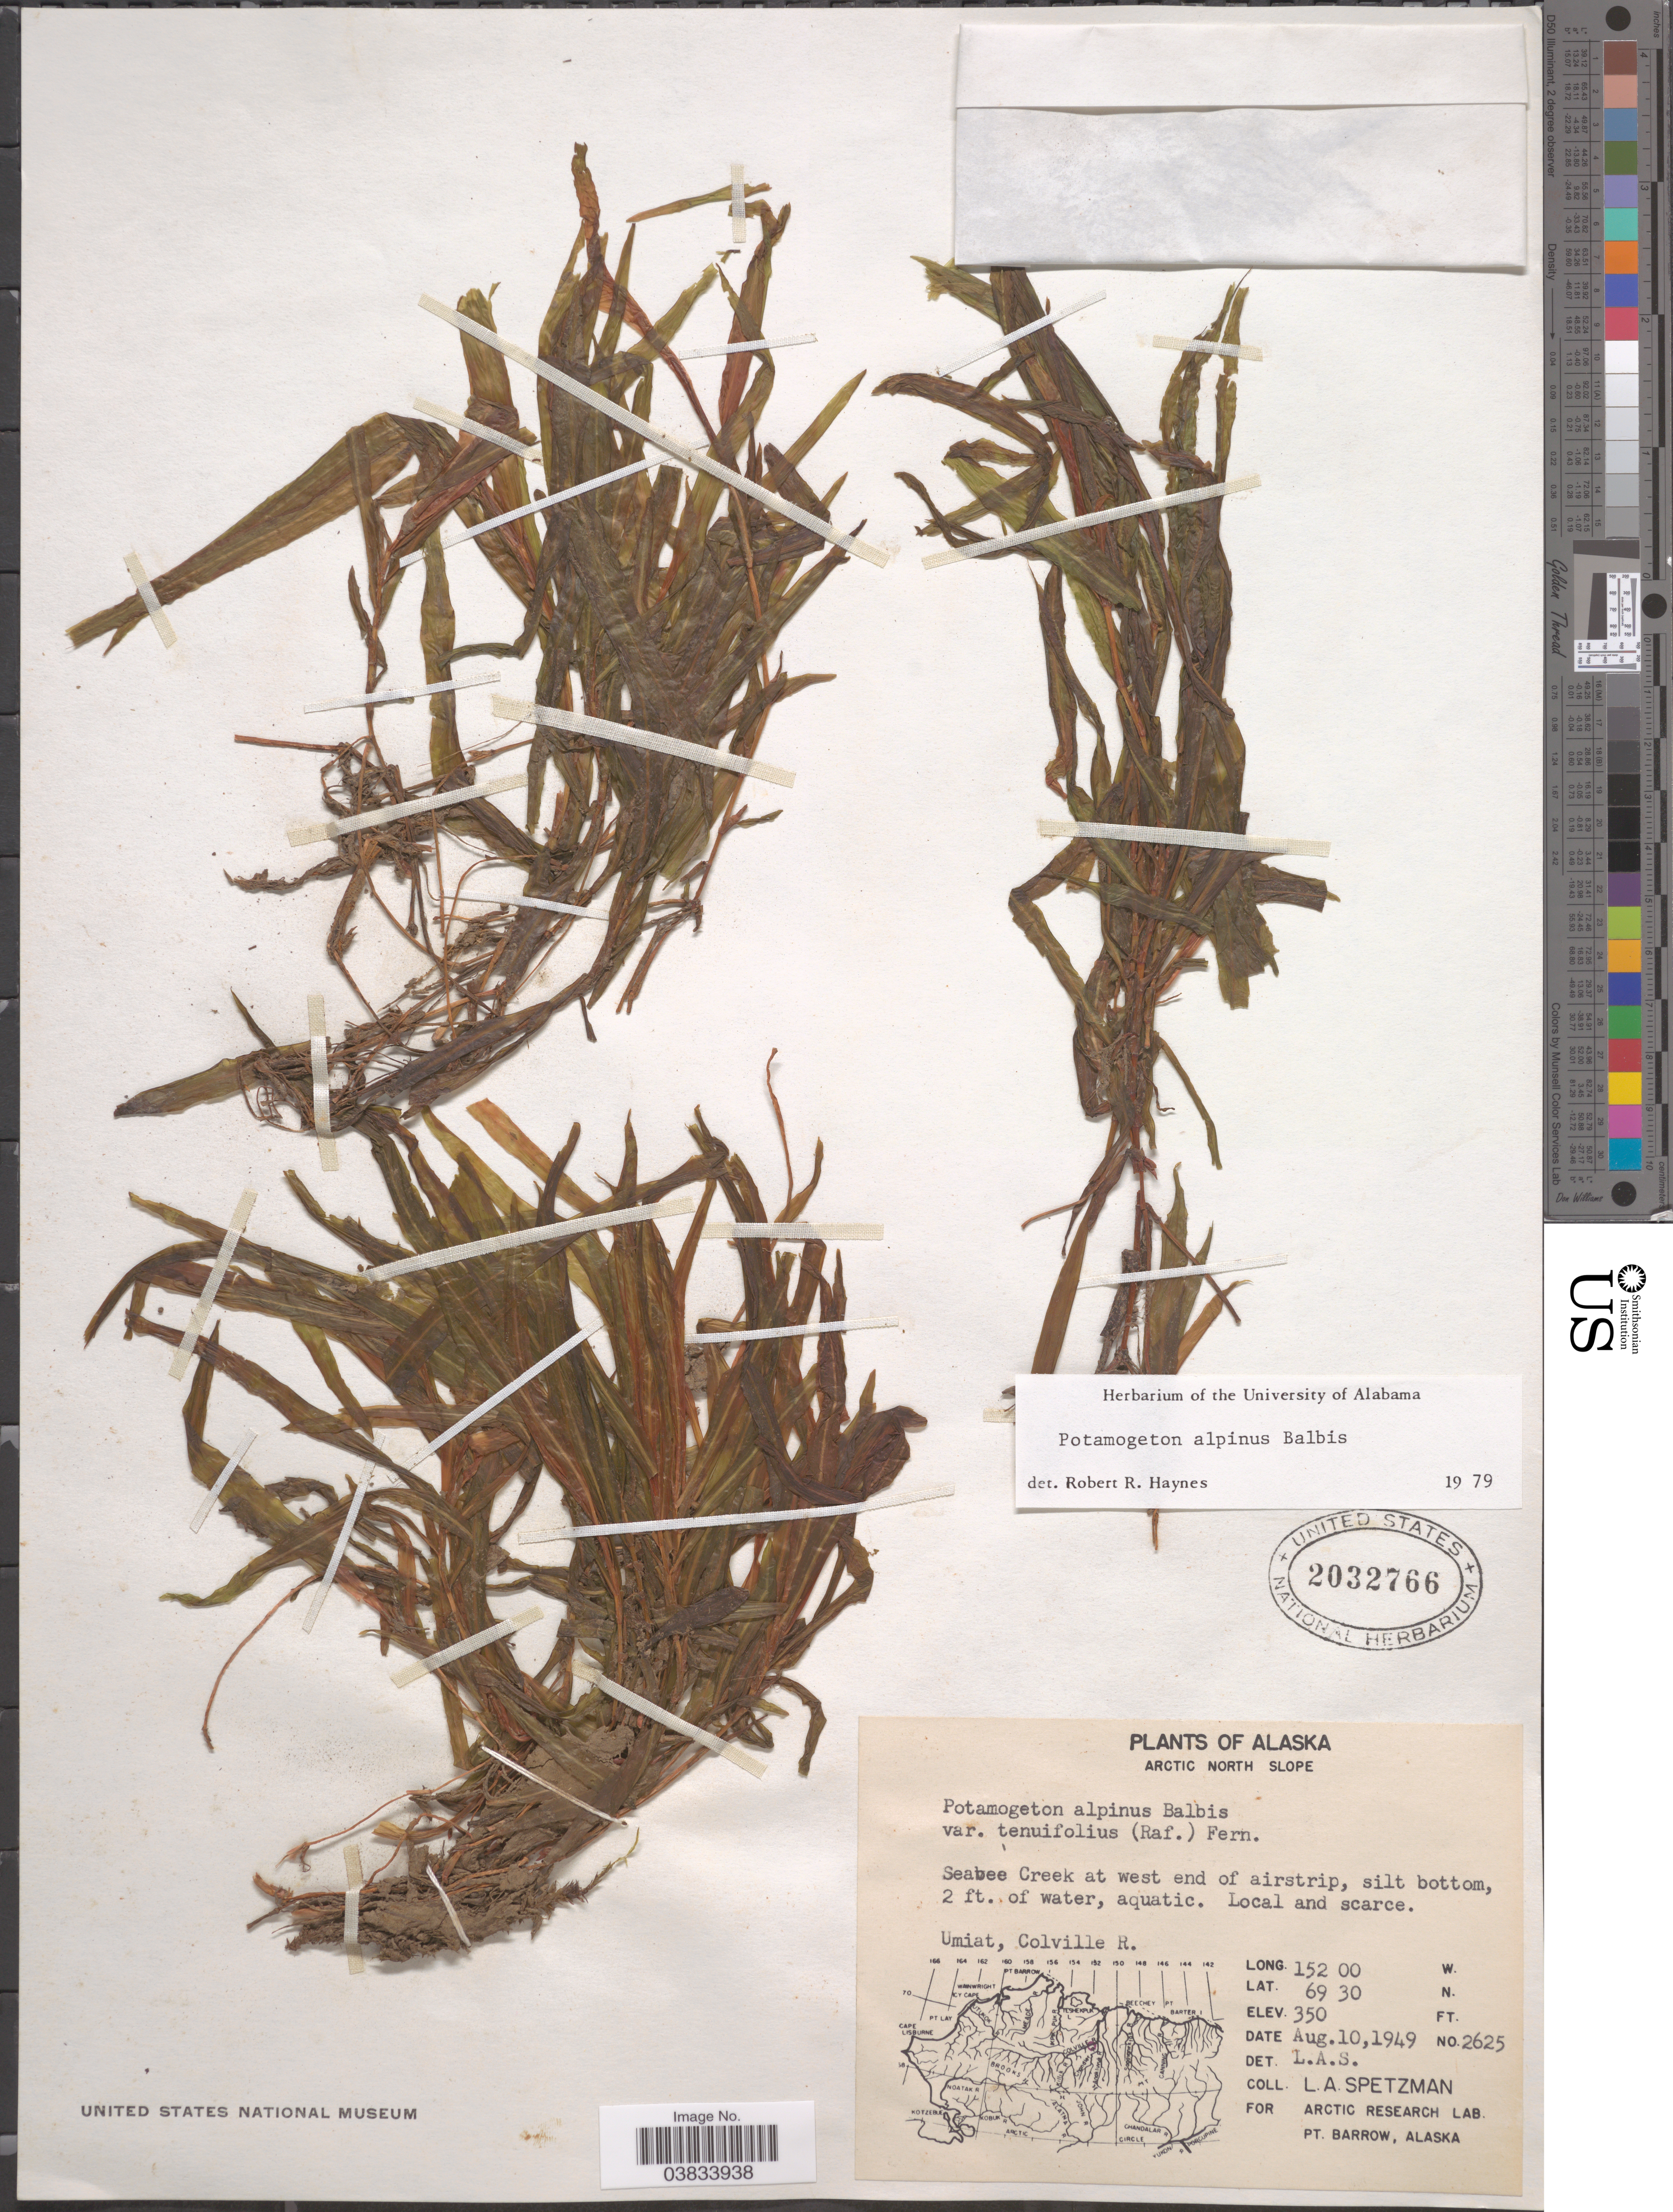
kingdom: Plantae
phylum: Tracheophyta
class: Liliopsida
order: Alismatales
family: Potamogetonaceae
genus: Potamogeton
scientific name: Potamogeton alpinus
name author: Balb.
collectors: L. Spetzman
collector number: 2625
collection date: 1949-08-10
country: United States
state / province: Alaska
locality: Arctic North Slope. Seabee Creet at west end of airstrip. Umiat, Colville R.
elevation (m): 107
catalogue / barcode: US 2032766